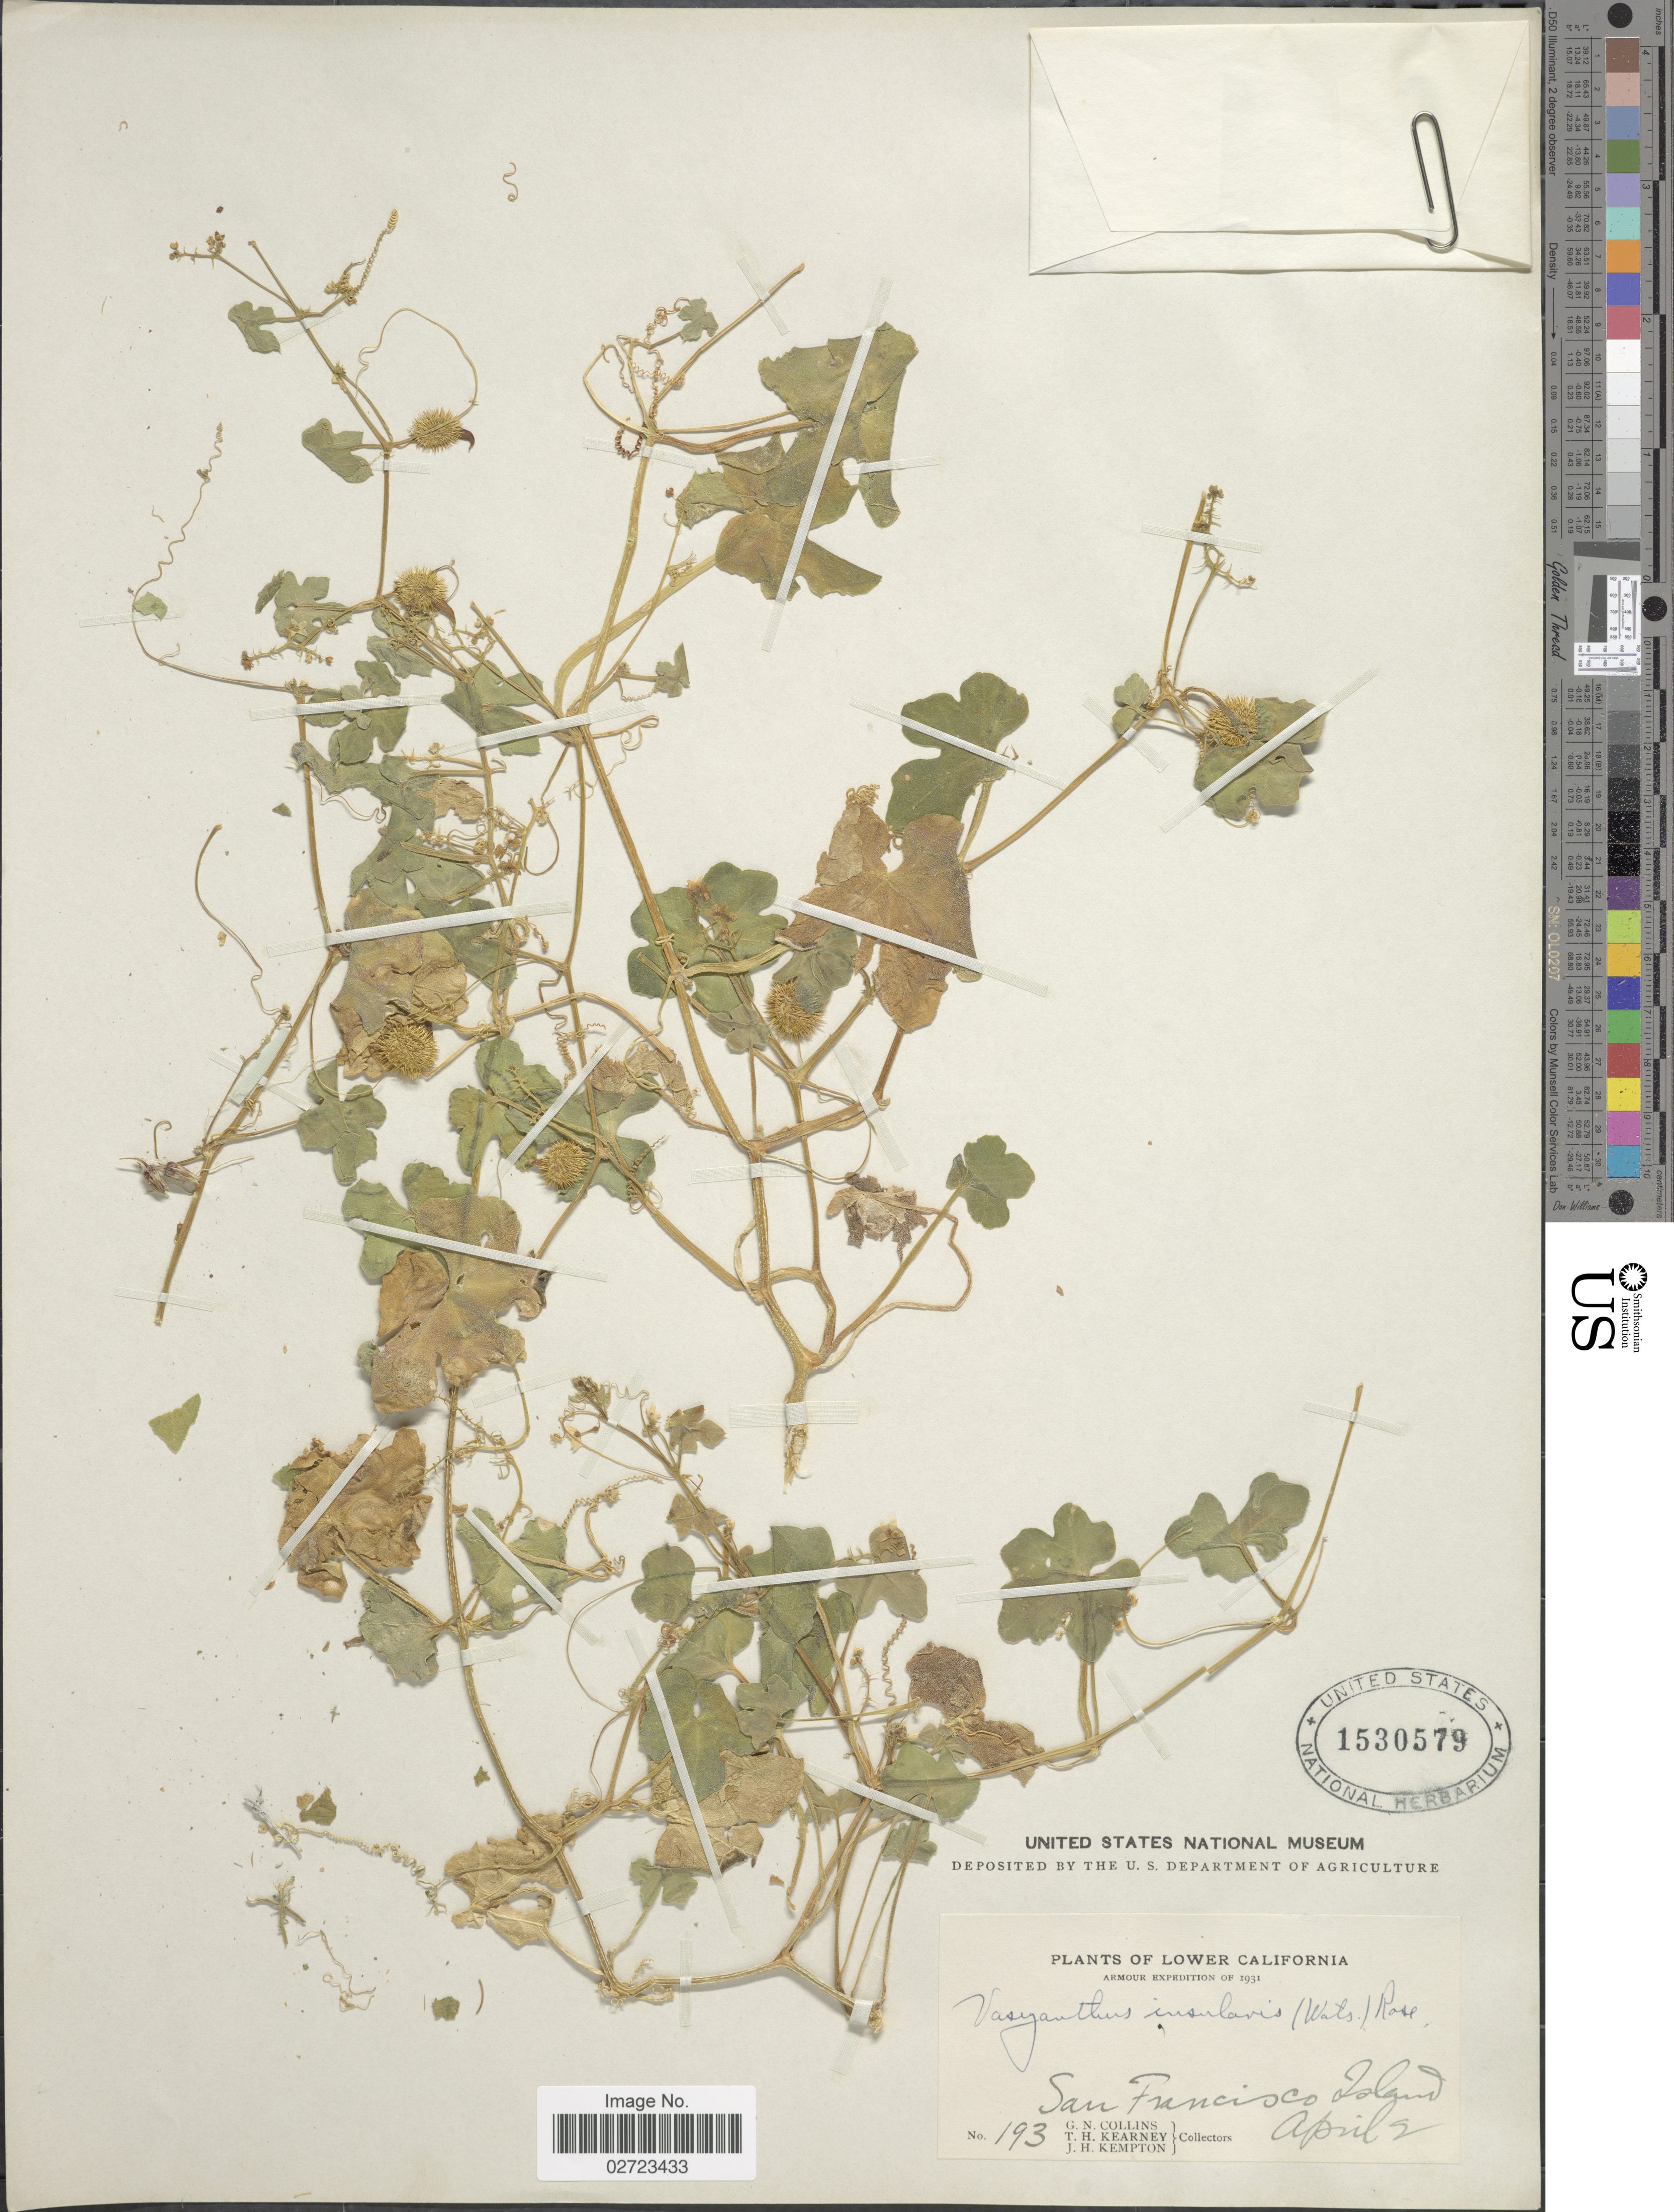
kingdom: Plantae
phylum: Tracheophyta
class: Magnoliopsida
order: Cucurbitales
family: Cucurbitaceae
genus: Echinopepon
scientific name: Echinopepon insularis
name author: S. Watson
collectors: G. Collins, T. H. Kearney & J. H. Kempton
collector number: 193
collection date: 1931-04-02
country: Mexico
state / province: Baja California Sur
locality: Lower California, San Francisco Island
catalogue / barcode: US 1530579